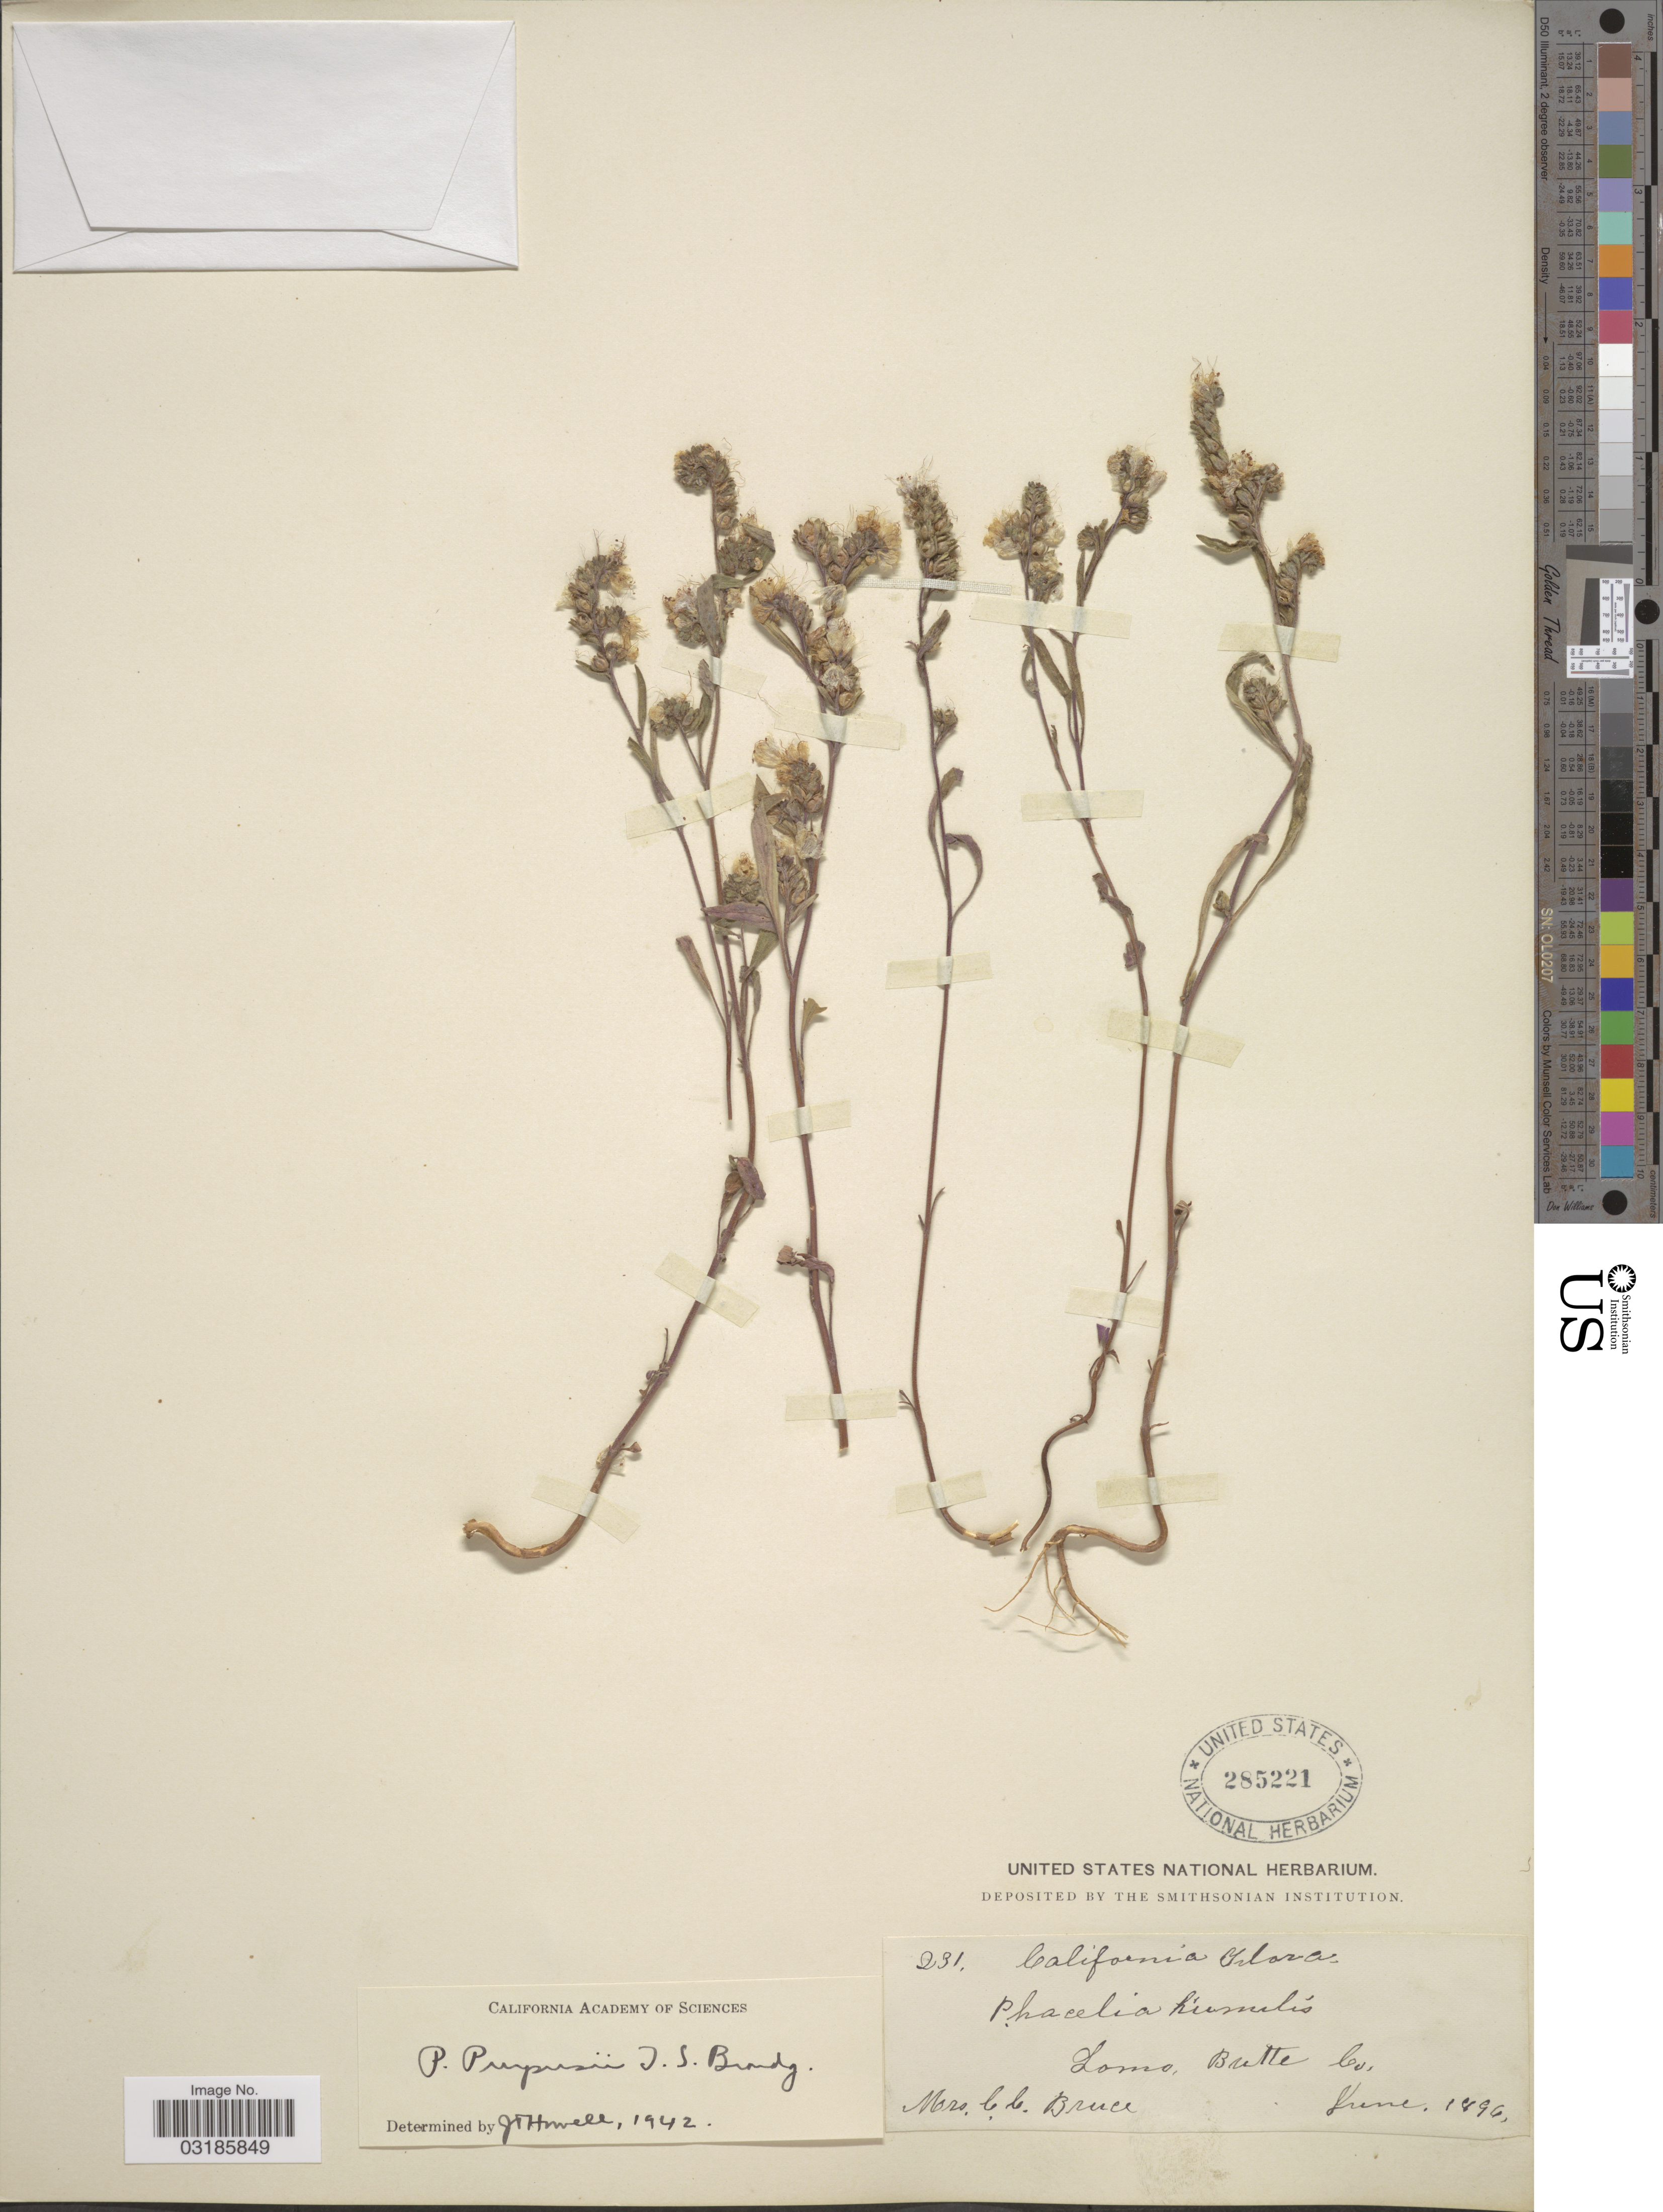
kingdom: Plantae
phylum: Tracheophyta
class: Magnoliopsida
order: Boraginales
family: Hydrophyllaceae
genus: Phacelia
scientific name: Phacelia purpusii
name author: Brandegee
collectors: C. Bruce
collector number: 231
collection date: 1896-06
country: United States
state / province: California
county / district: Butte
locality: Lomo, Butte Co.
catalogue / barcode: US 285221